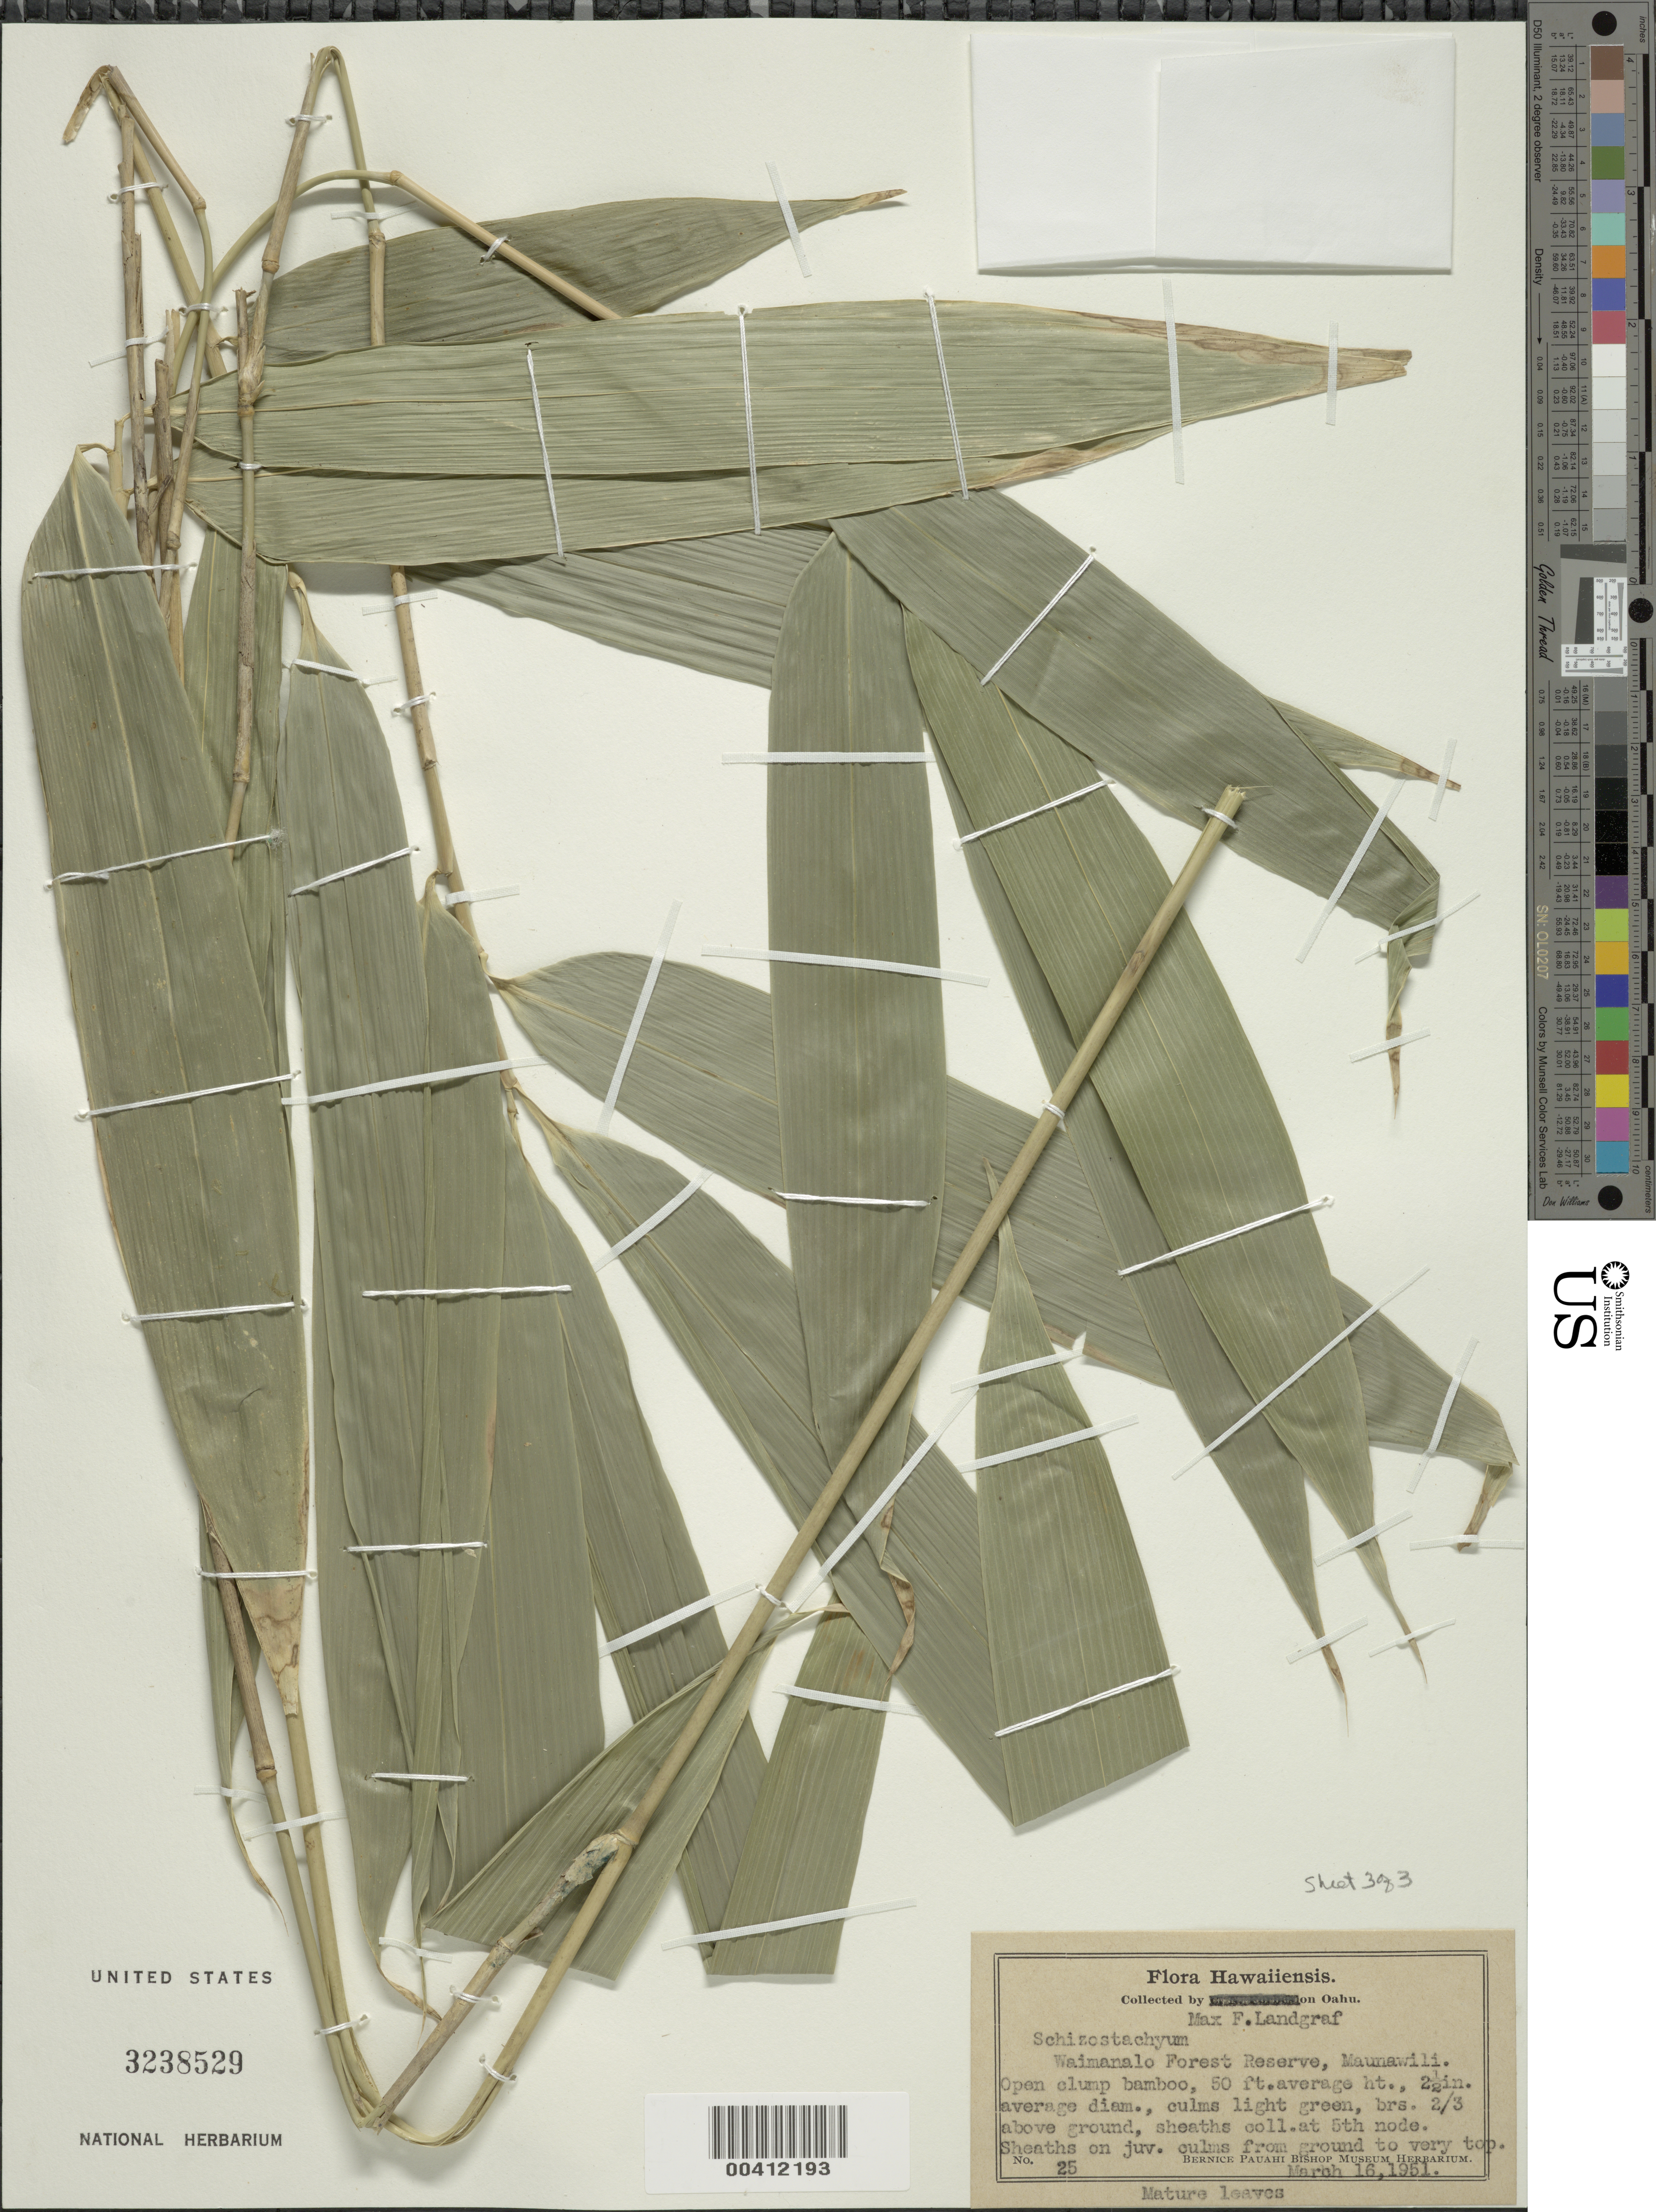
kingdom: Plantae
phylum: Tracheophyta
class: Liliopsida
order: Poales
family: Poaceae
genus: Schizostachyum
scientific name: Schizostachyum sp.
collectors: M. Landgraf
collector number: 25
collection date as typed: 16 Mar 1951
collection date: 1951-03-16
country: United States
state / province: Hawaii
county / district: Honolulu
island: Oahu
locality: Waimanalo forest reserve, maunawili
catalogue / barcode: US 3238529